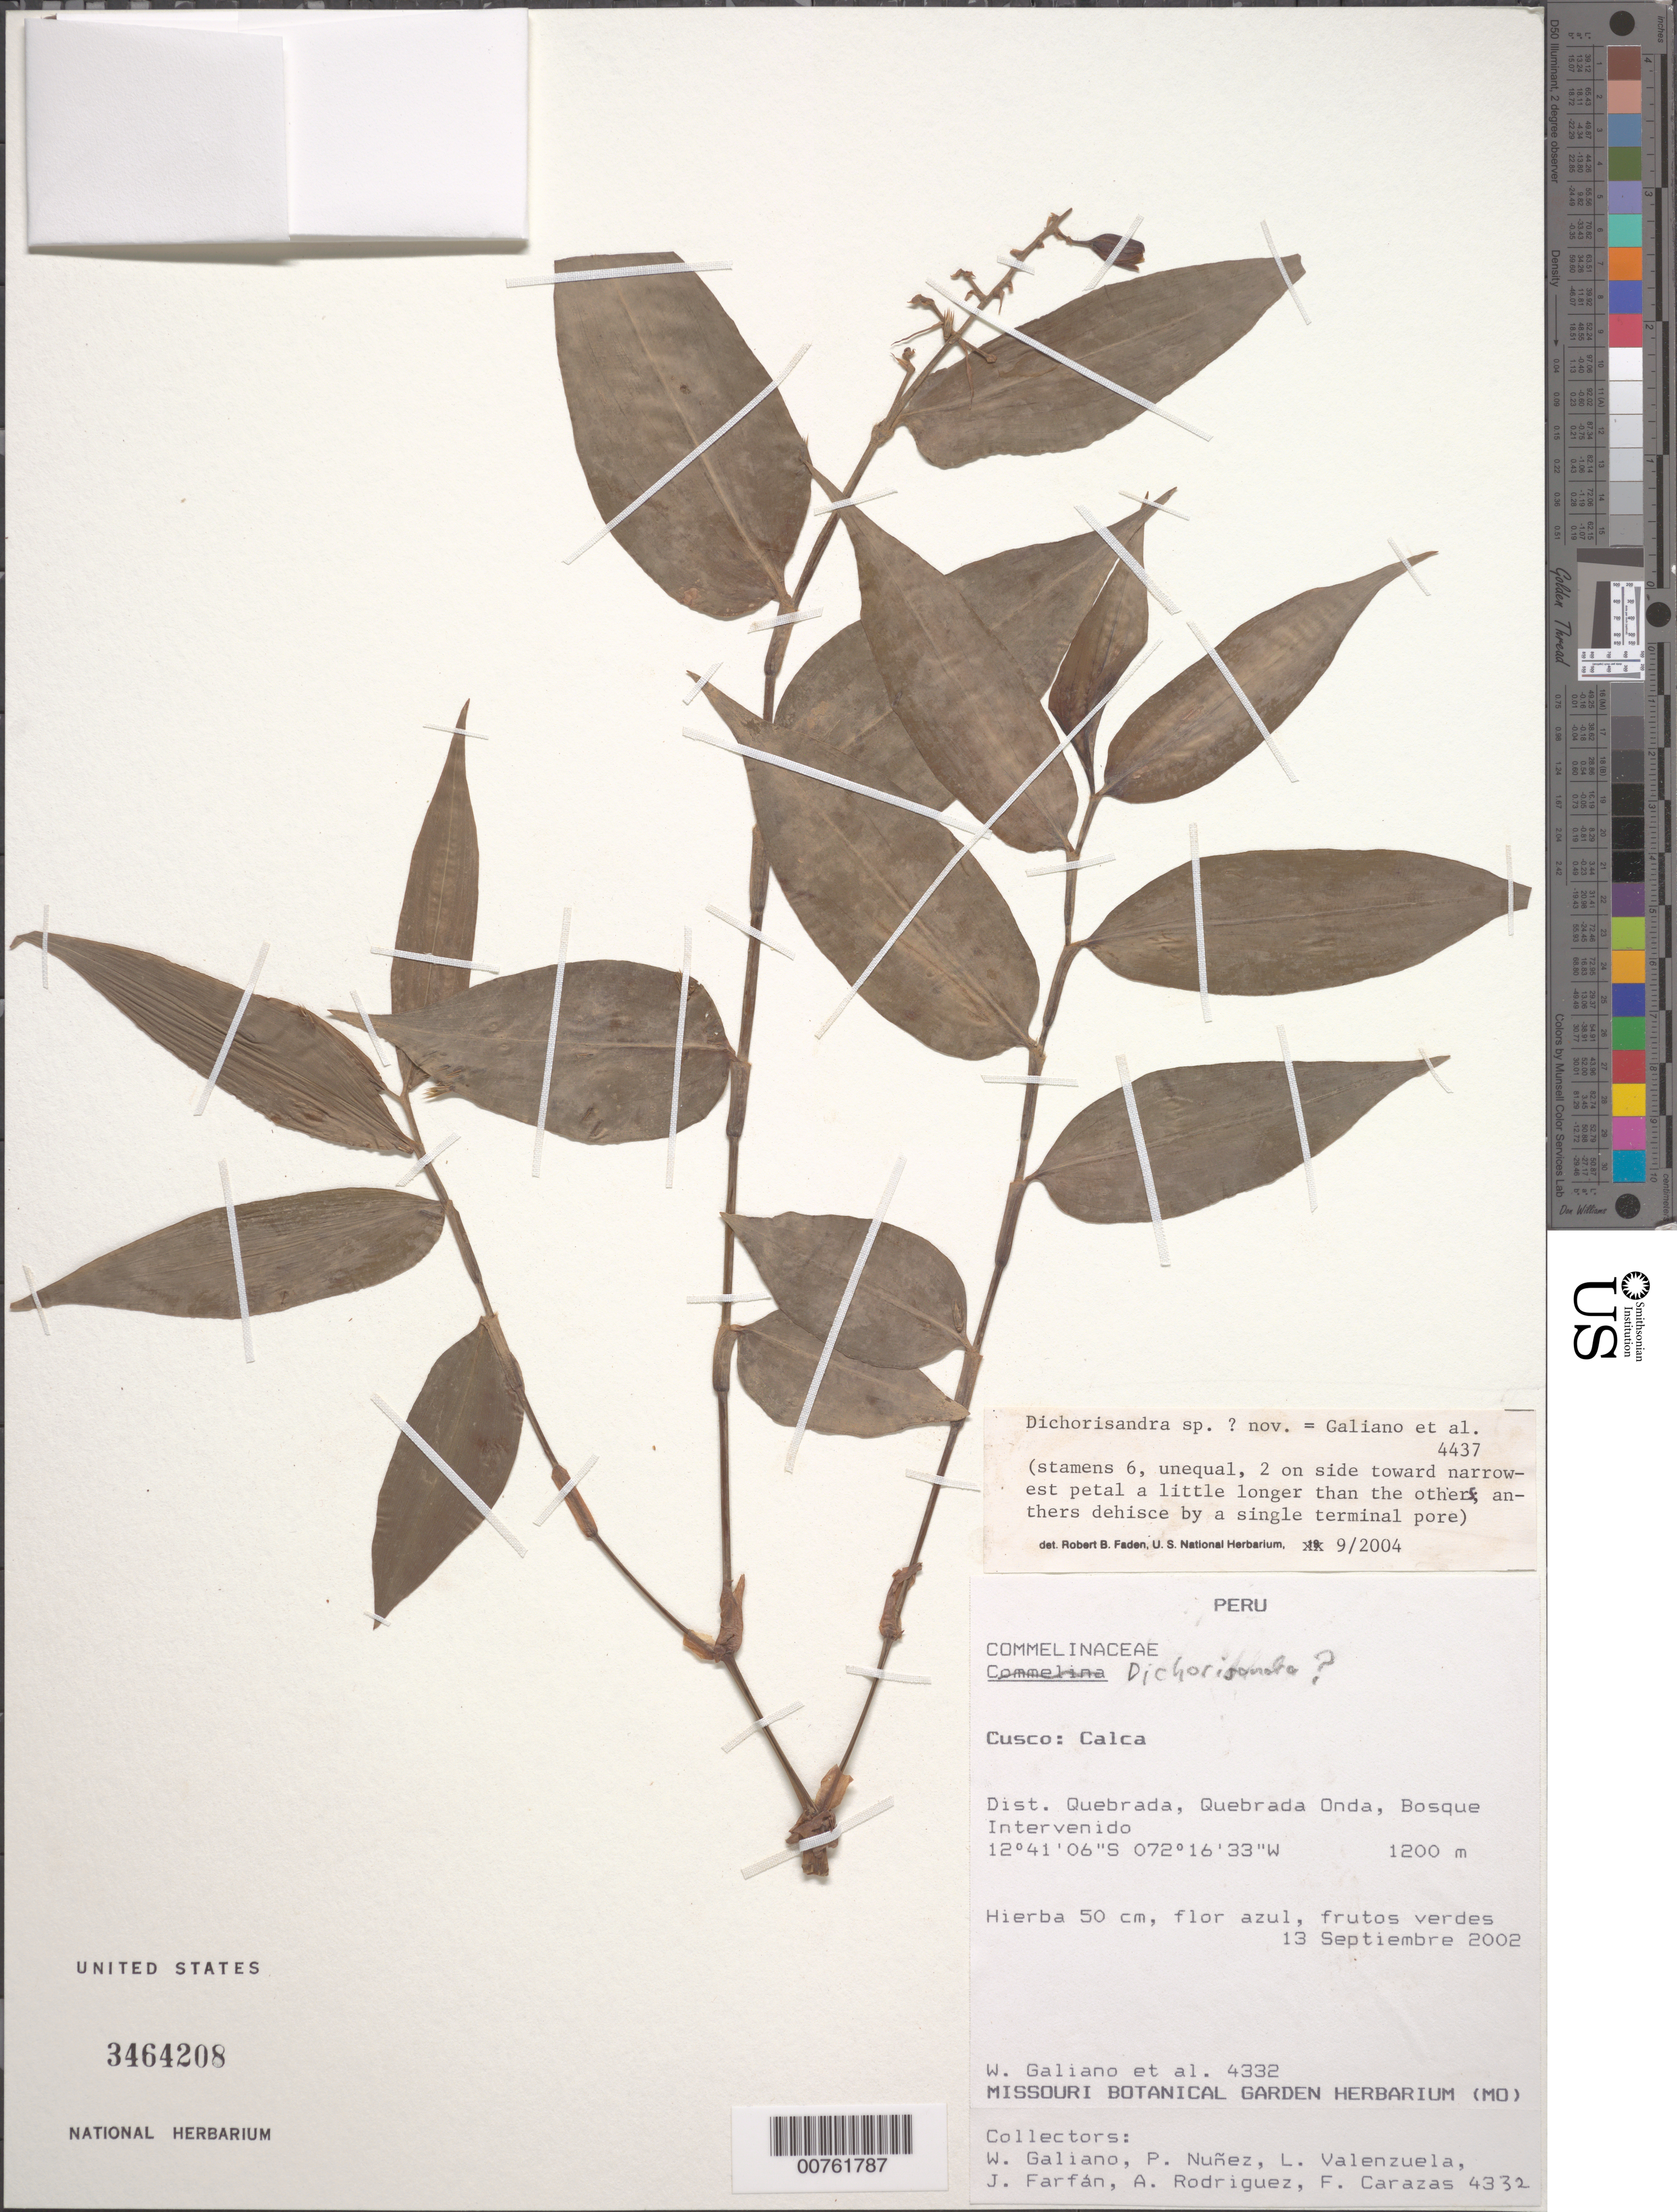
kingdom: Plantae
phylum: Tracheophyta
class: Liliopsida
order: Commelinales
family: Commelinaceae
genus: Dichorisandra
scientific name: Dichorisandra sp.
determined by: Faden, Robert B., (US), Smithsonian Institution - National Museum of Natural History (UNITED STATES)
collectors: W. Galiano et al.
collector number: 4332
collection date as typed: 13 Sep 2002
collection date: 2002-09-13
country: Peru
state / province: Cusco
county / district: Calca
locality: Quebrada Onda, Bosque Intervenido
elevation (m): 1200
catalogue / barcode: US 3464208